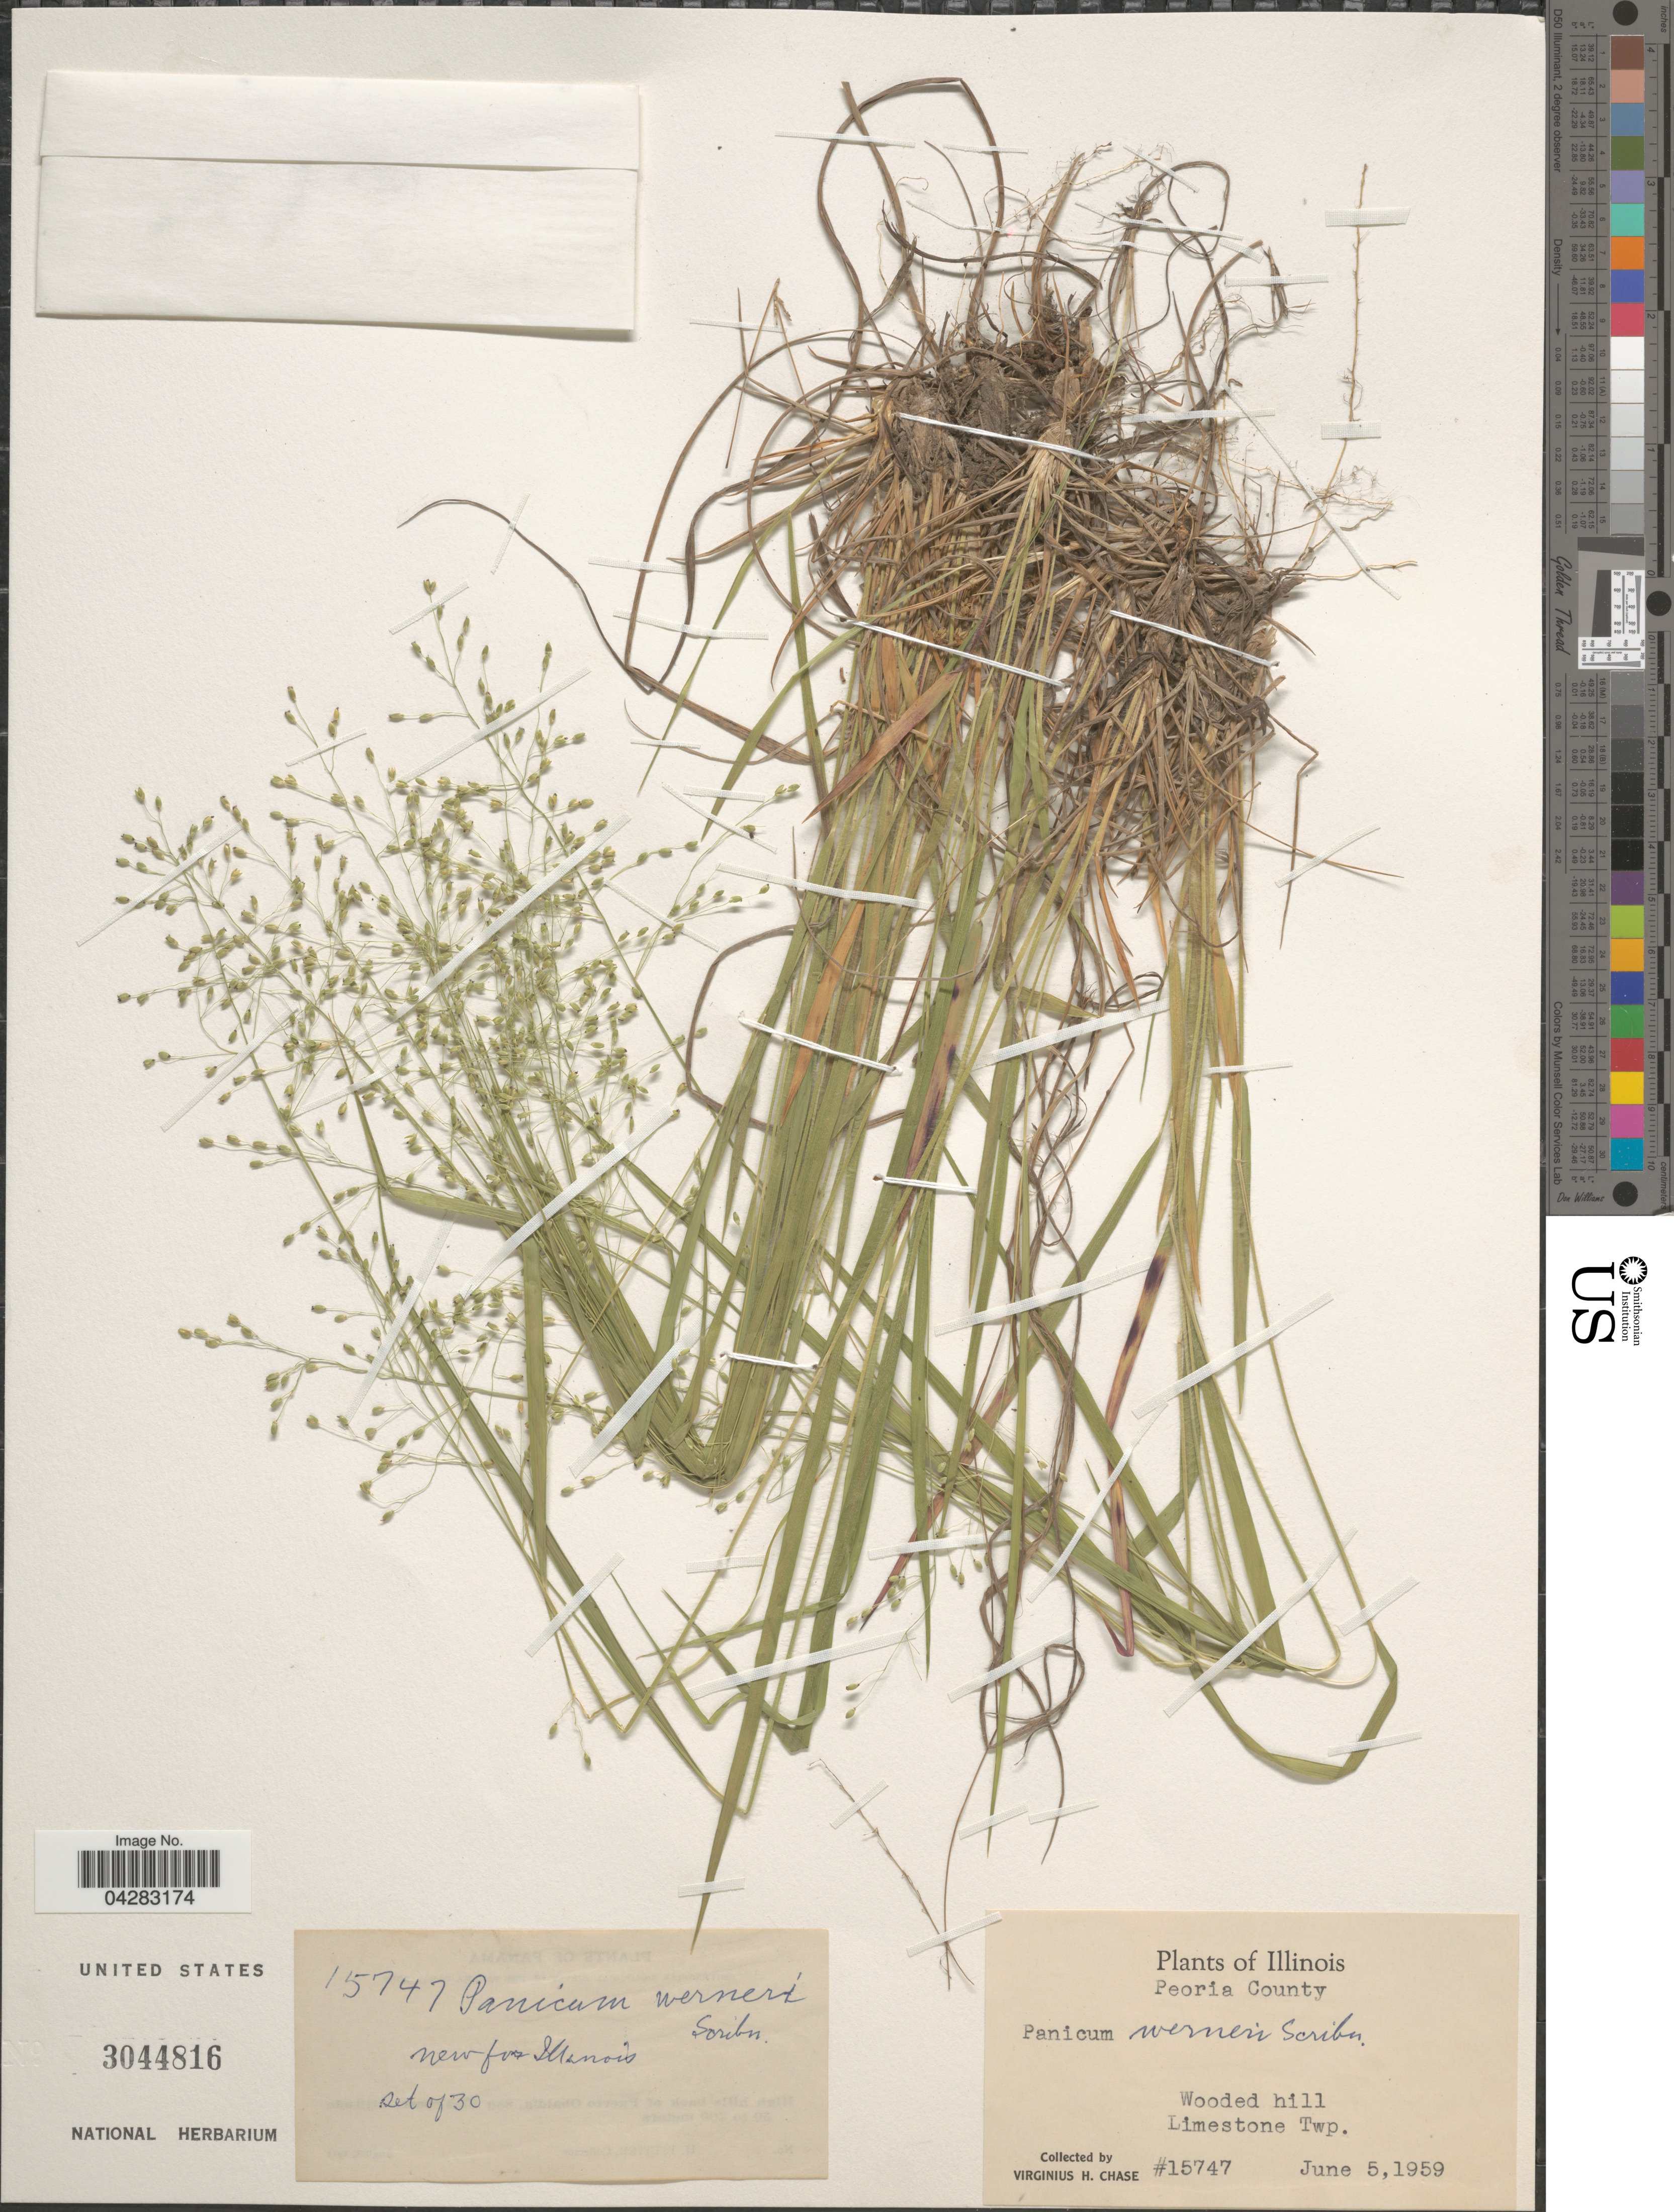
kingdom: Plantae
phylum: Tracheophyta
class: Liliopsida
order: Poales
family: Poaceae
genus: Dichanthelium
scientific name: Dichanthelium linearifolium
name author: (Scribn.) Gould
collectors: V. H. Chase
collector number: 15747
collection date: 1959-06-05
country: United States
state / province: Illinois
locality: Peoria County. Wooded hill. Limestone Twp.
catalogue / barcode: US 3044816